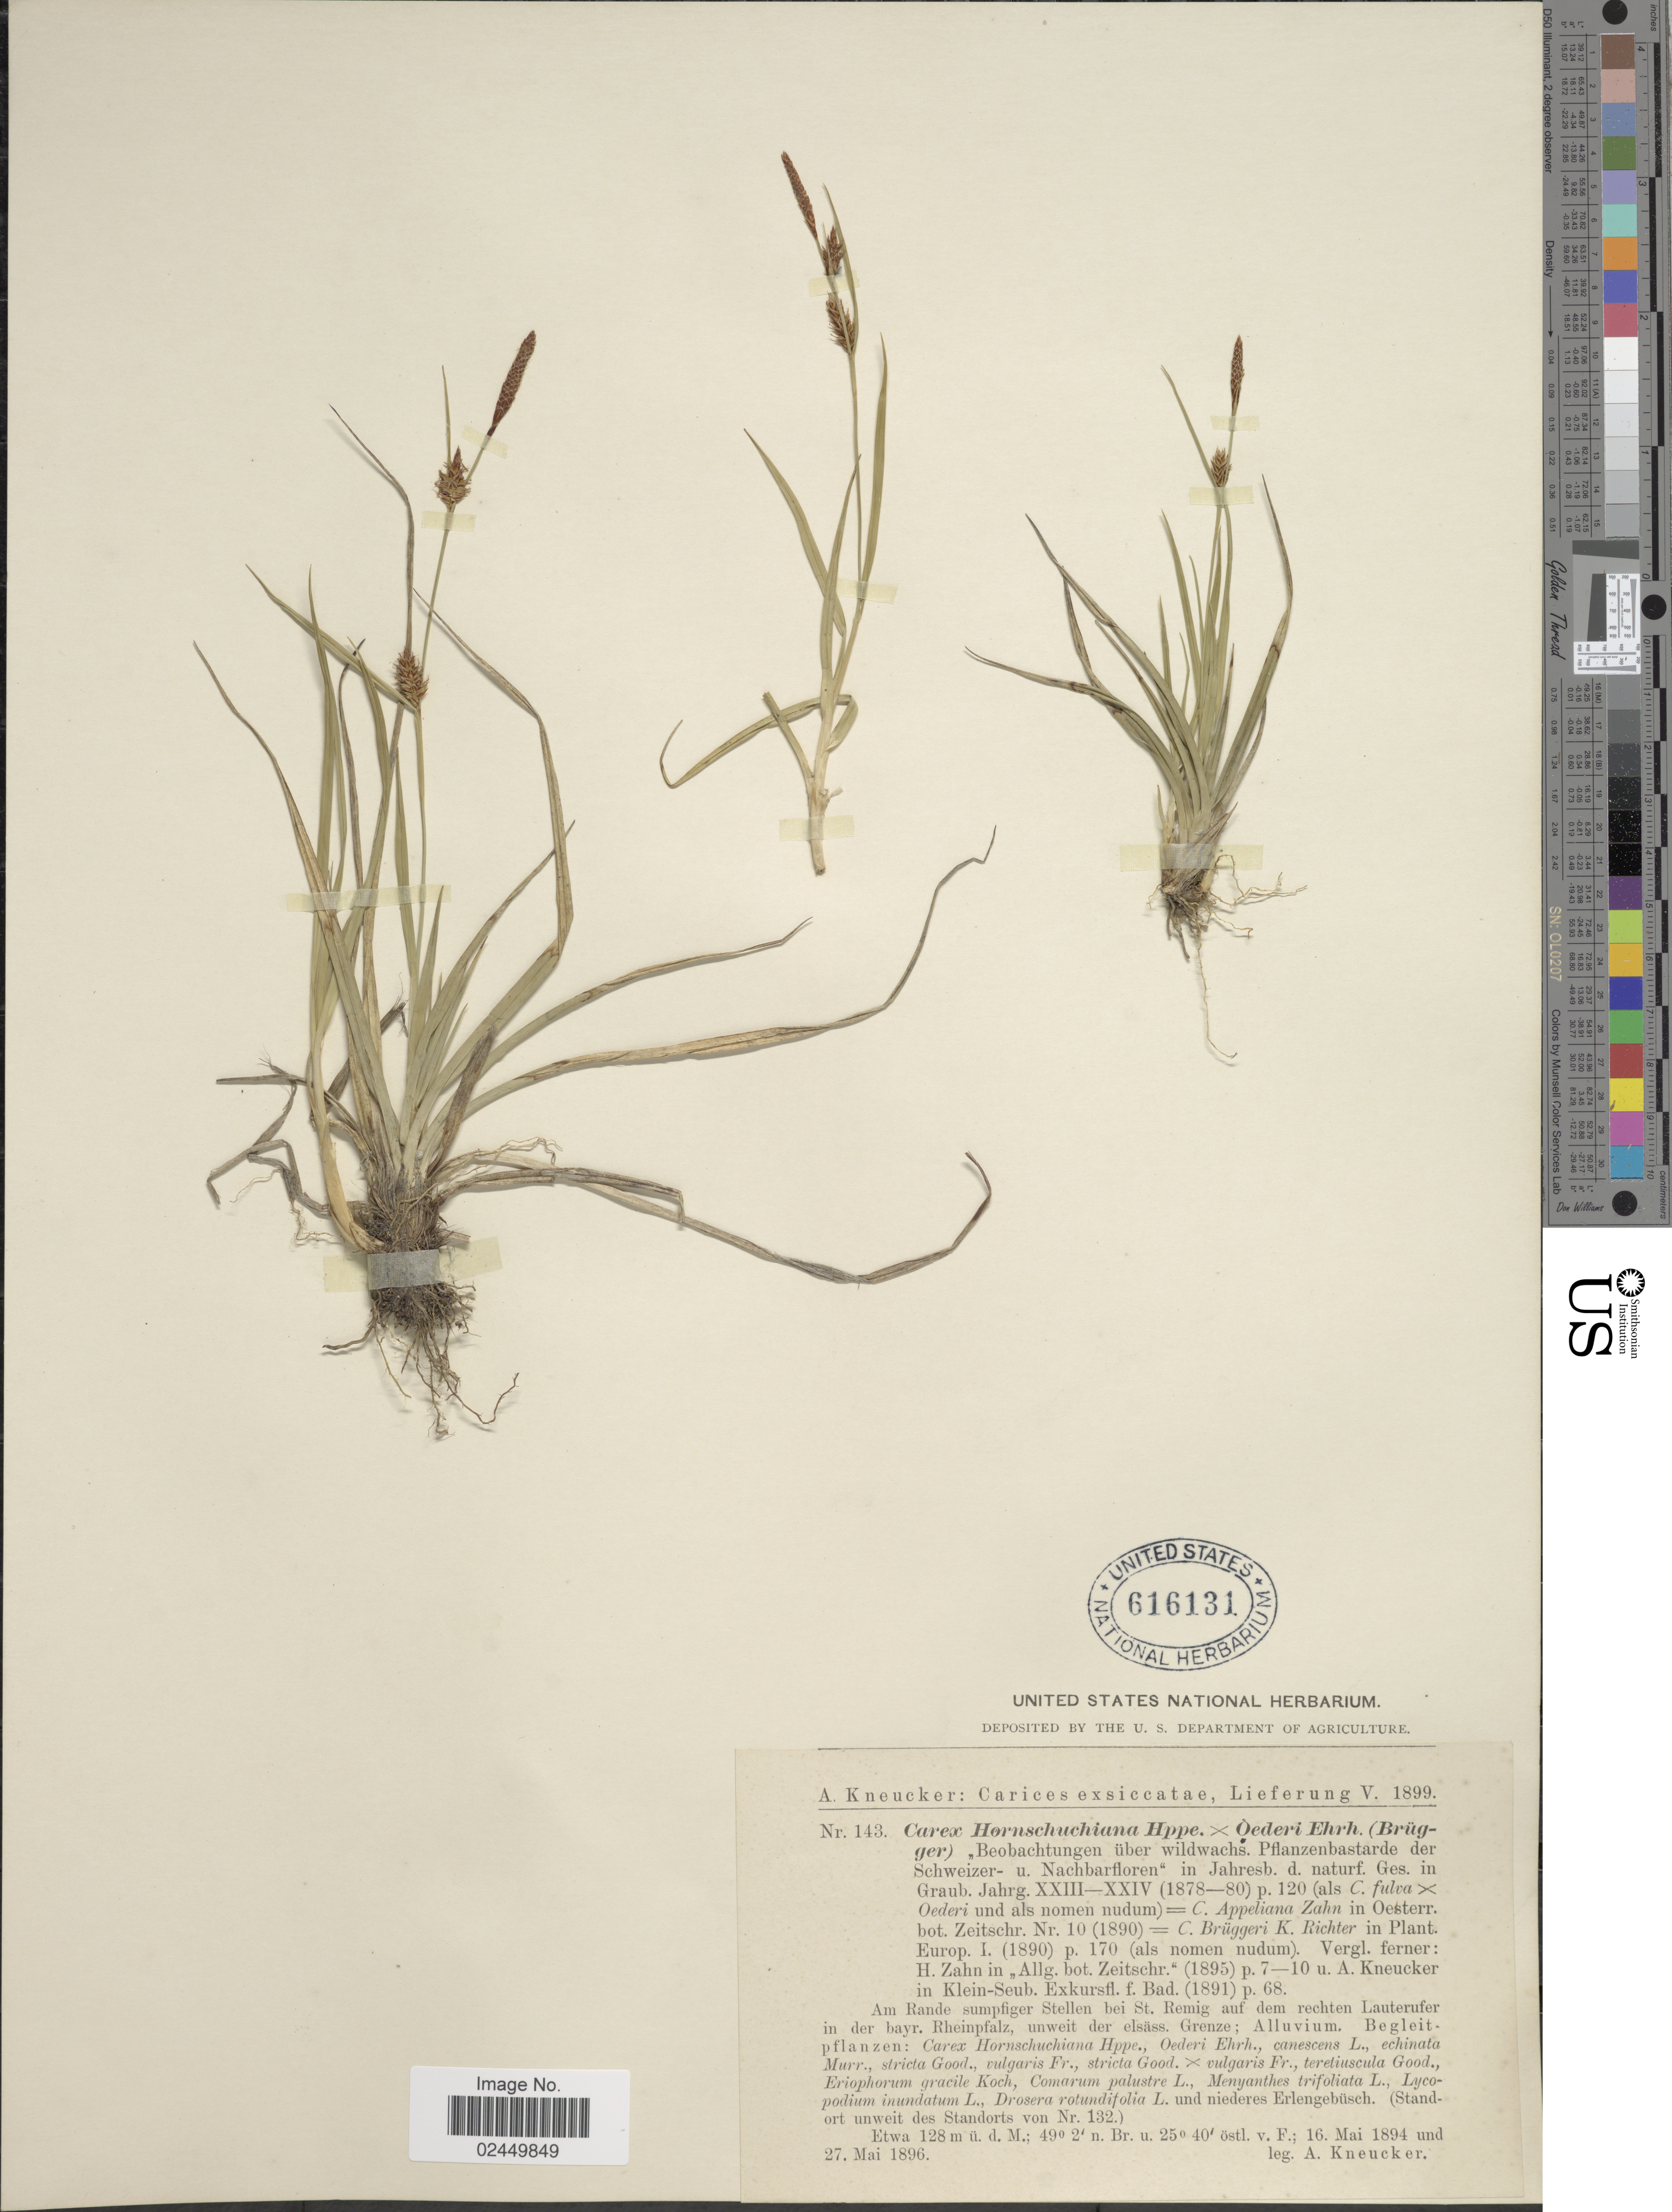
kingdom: Plantae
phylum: Tracheophyta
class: Liliopsida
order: Poales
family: Cyperaceae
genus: Carex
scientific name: Carex hostiana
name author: DC.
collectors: A. Kneucker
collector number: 143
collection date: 1894-05-16/1896-05-27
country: Germany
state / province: Rhineland-Palatinate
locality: Am Rande sumpfiger Stellen bei St. Remig auf dem rechten Lauterufer in der bayr. Rheinpfalz, unweit de elsäss. Grenze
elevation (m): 128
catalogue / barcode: US 616131